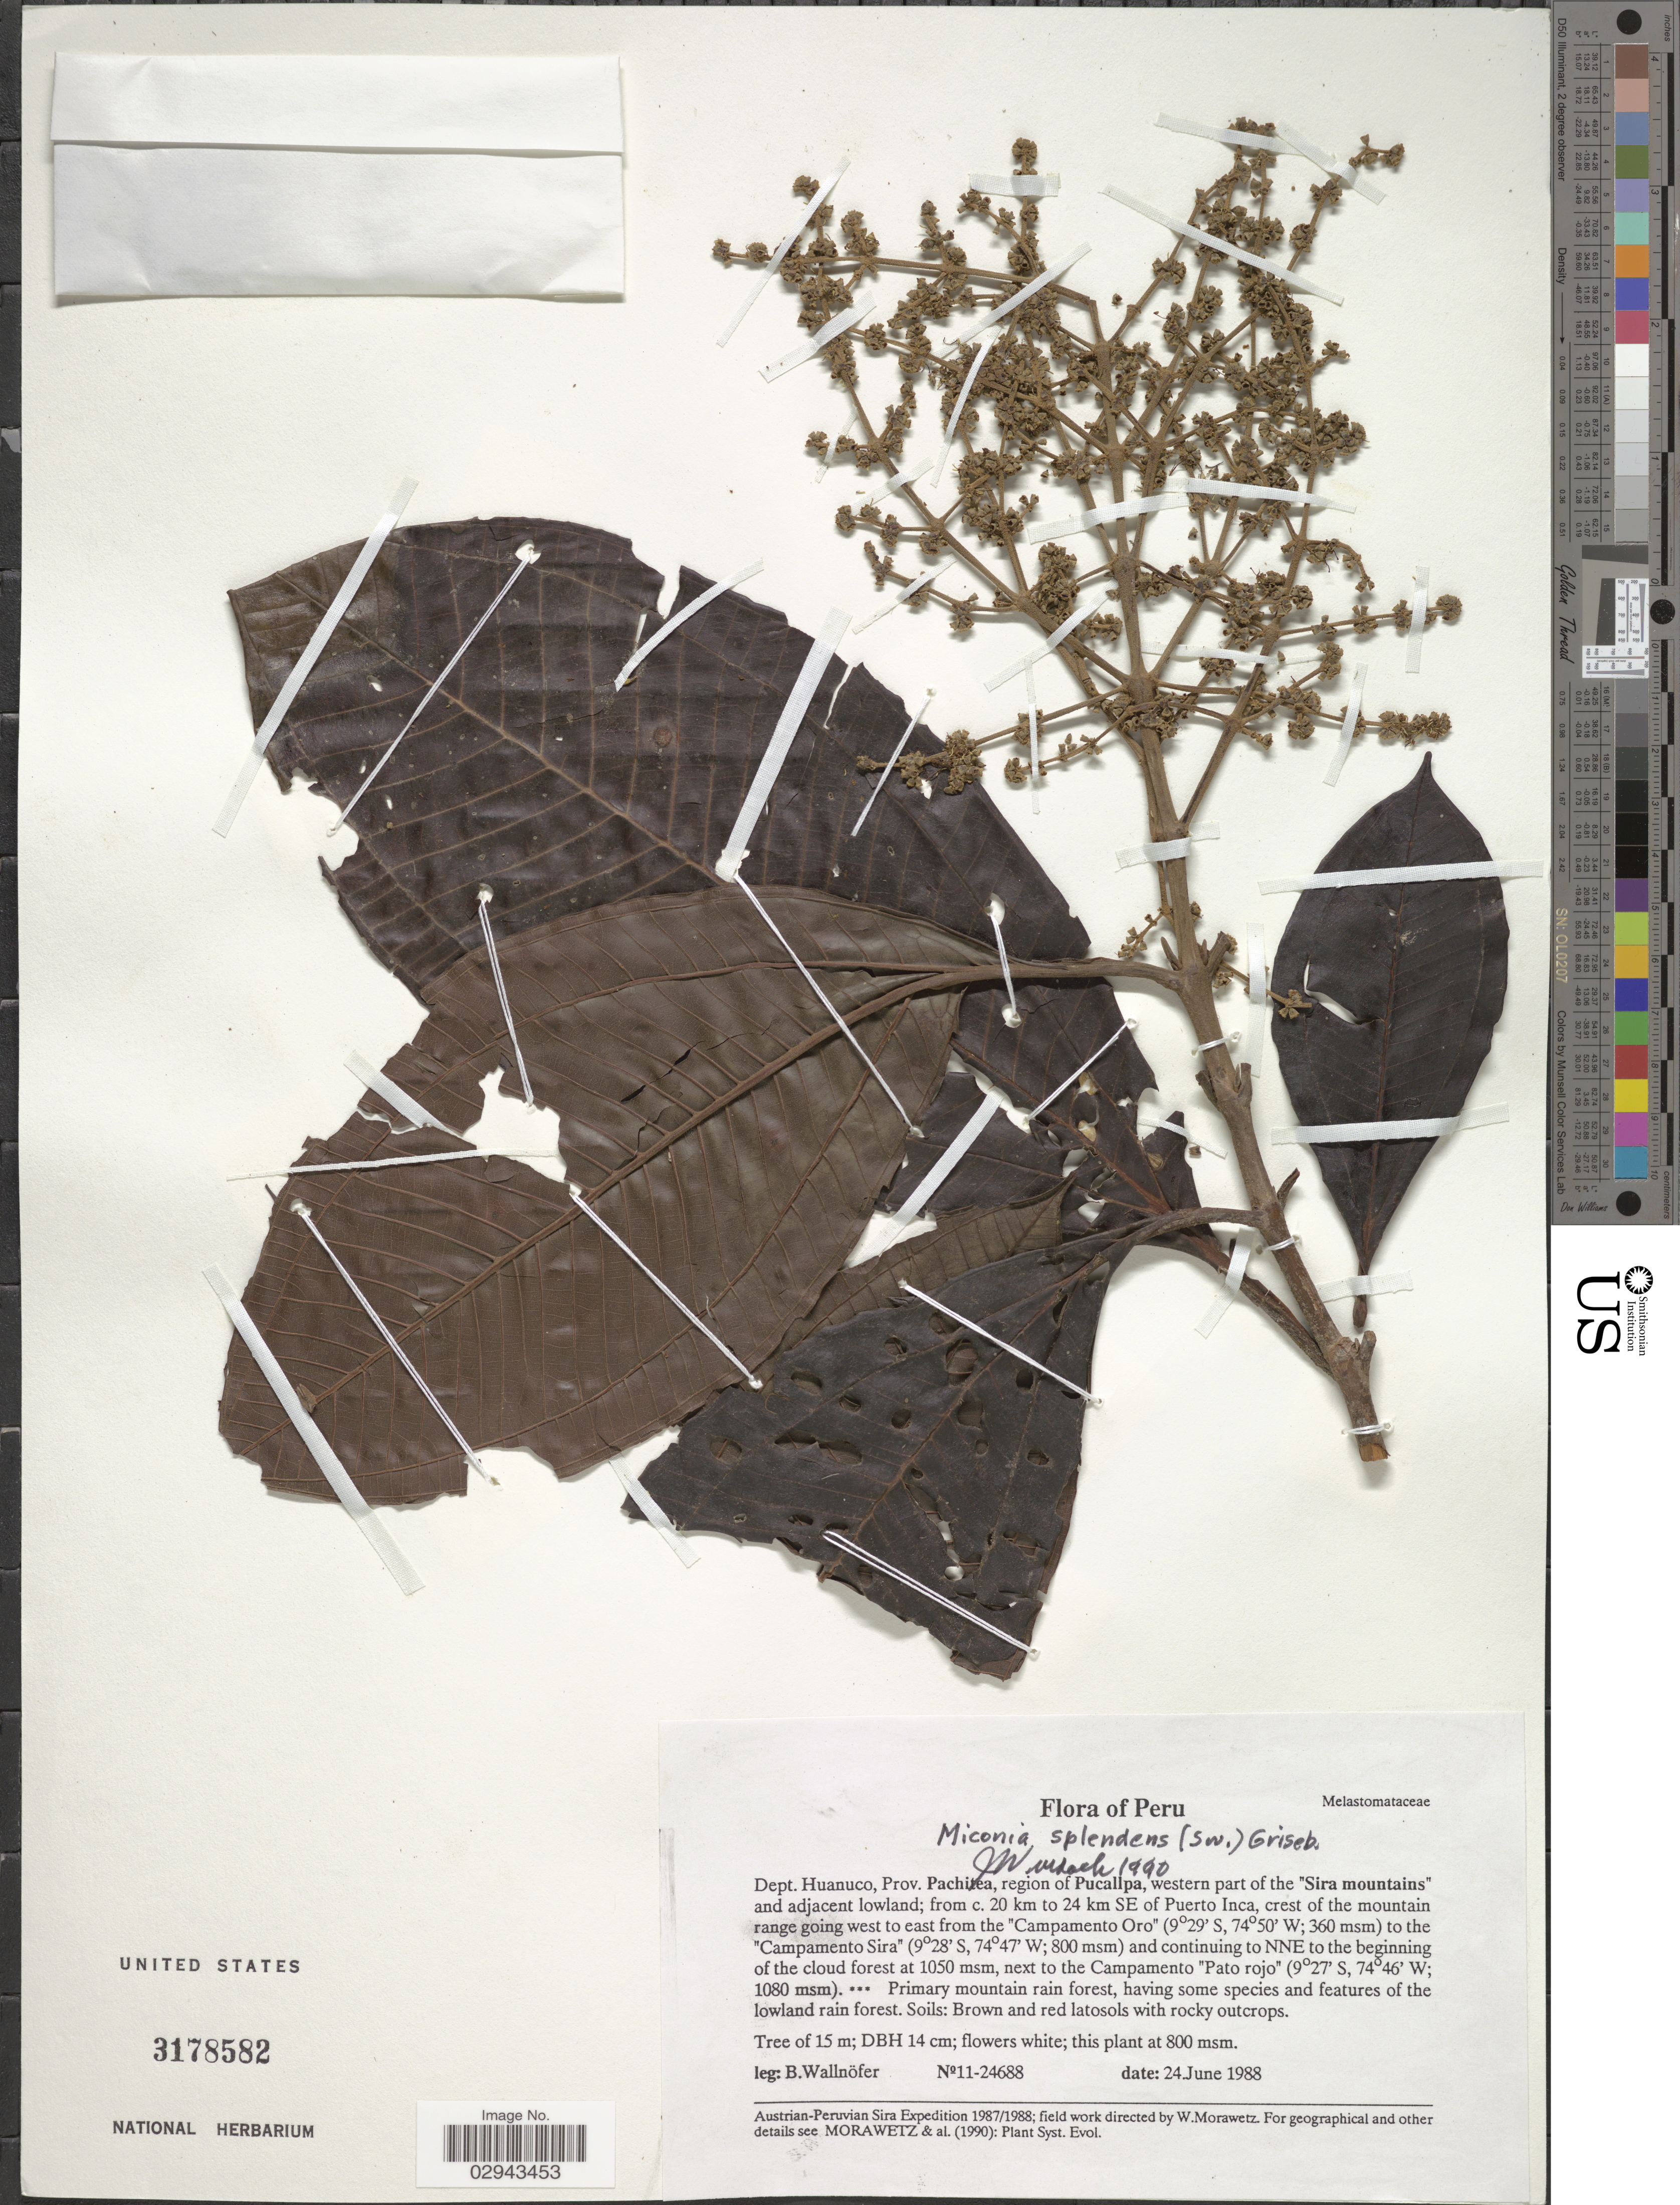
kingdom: Plantae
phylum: Tracheophyta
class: Magnoliopsida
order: Myrtales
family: Melastomataceae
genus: Miconia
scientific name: Miconia splendens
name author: (Sw.) Griseb.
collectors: B. Wallnöfer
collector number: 11-24688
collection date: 1988-06-24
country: Peru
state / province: Huánuco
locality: Dept. Huanuco, Prov. Pachitea, region of Pucallpa, western part of the "Sira mountains" and adjacent lowland; from c. 20 km to 24 km SE of Puerto Inca, crest of the mountain range going west to east from the "Campamento Oro" to the "Campamento Sira" and continuing to the NNE to the beginning of the cloud forest, next to the Campamento "Pato rojo".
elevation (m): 800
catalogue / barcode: US 3178582